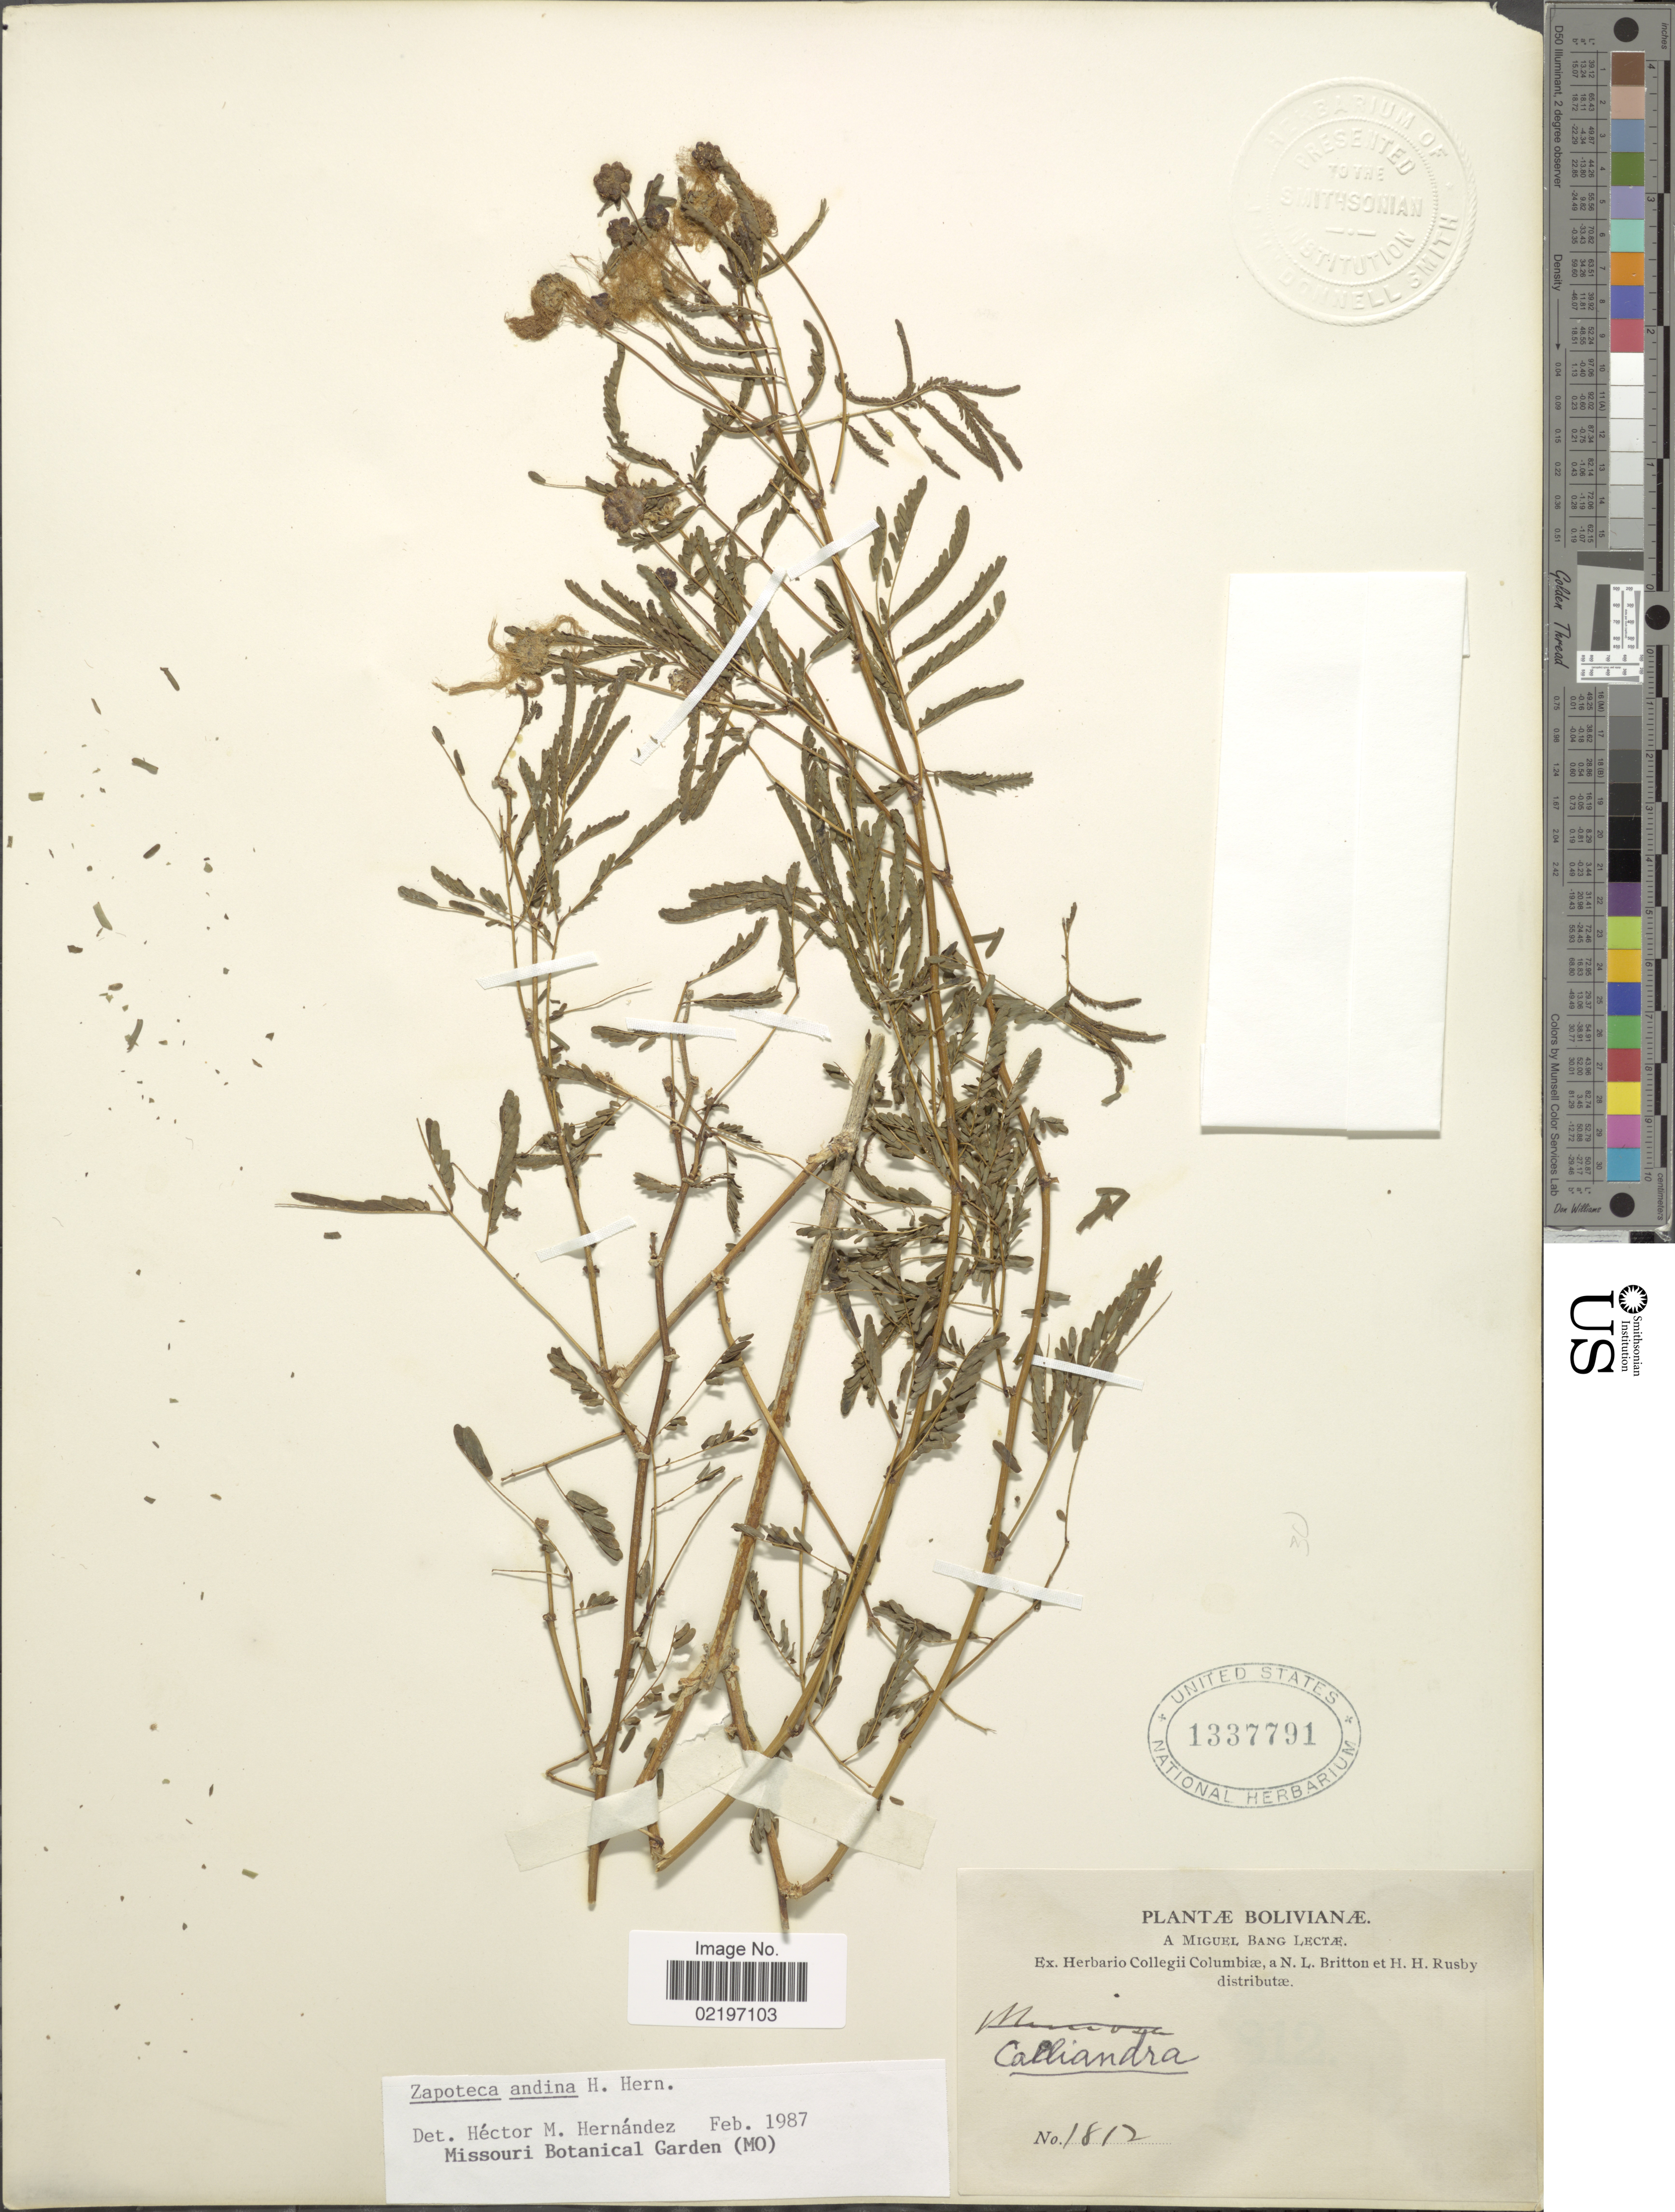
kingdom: Plantae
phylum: Tracheophyta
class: Magnoliopsida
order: Fabales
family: Fabaceae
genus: Zapoteca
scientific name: Zapoteca andina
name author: H.M. Hern.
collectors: M. Bang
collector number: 1812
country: Bolivia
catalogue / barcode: US 1337791